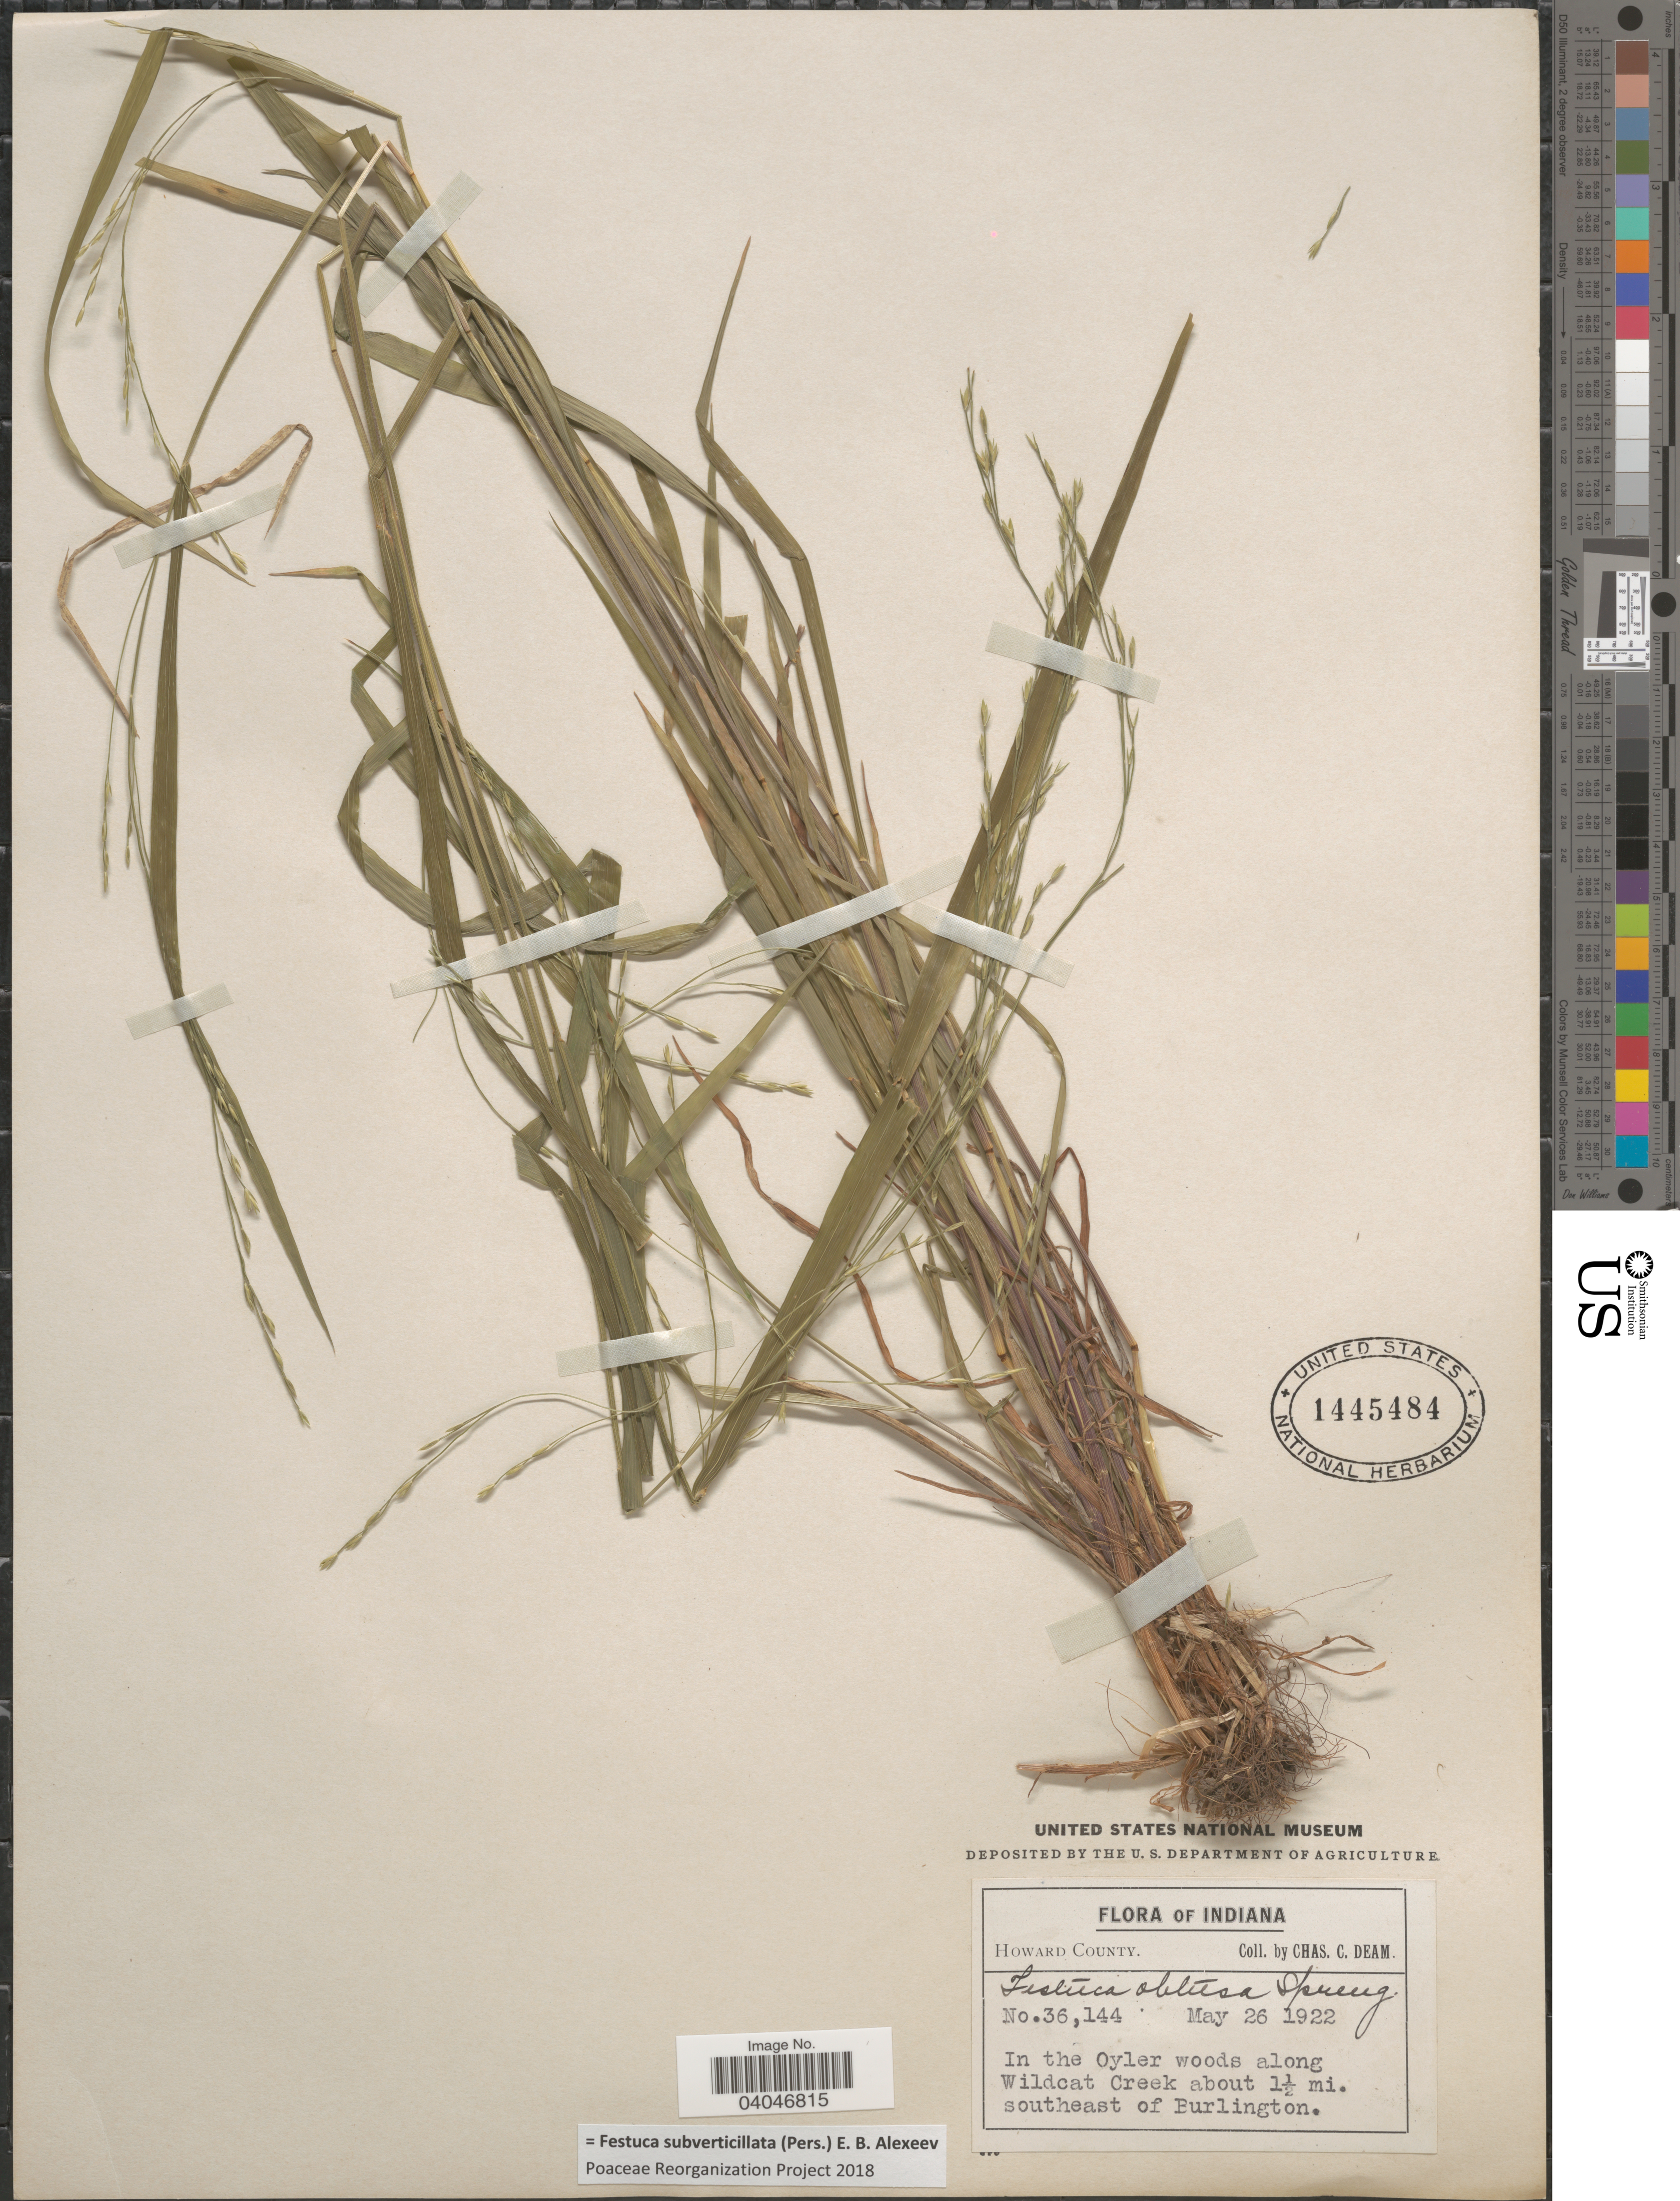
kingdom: Plantae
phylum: Tracheophyta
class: Liliopsida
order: Poales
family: Poaceae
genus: Festuca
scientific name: Festuca subverticillata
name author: (Pers.) E.B. Alexeev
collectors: C. C. Deam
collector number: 36144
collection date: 1922-05-26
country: United States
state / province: Indiana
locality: Howard County. In the Oyler woods along Wildcat Creek about 1½ mi. southeast of Burlington.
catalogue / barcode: US 1445484